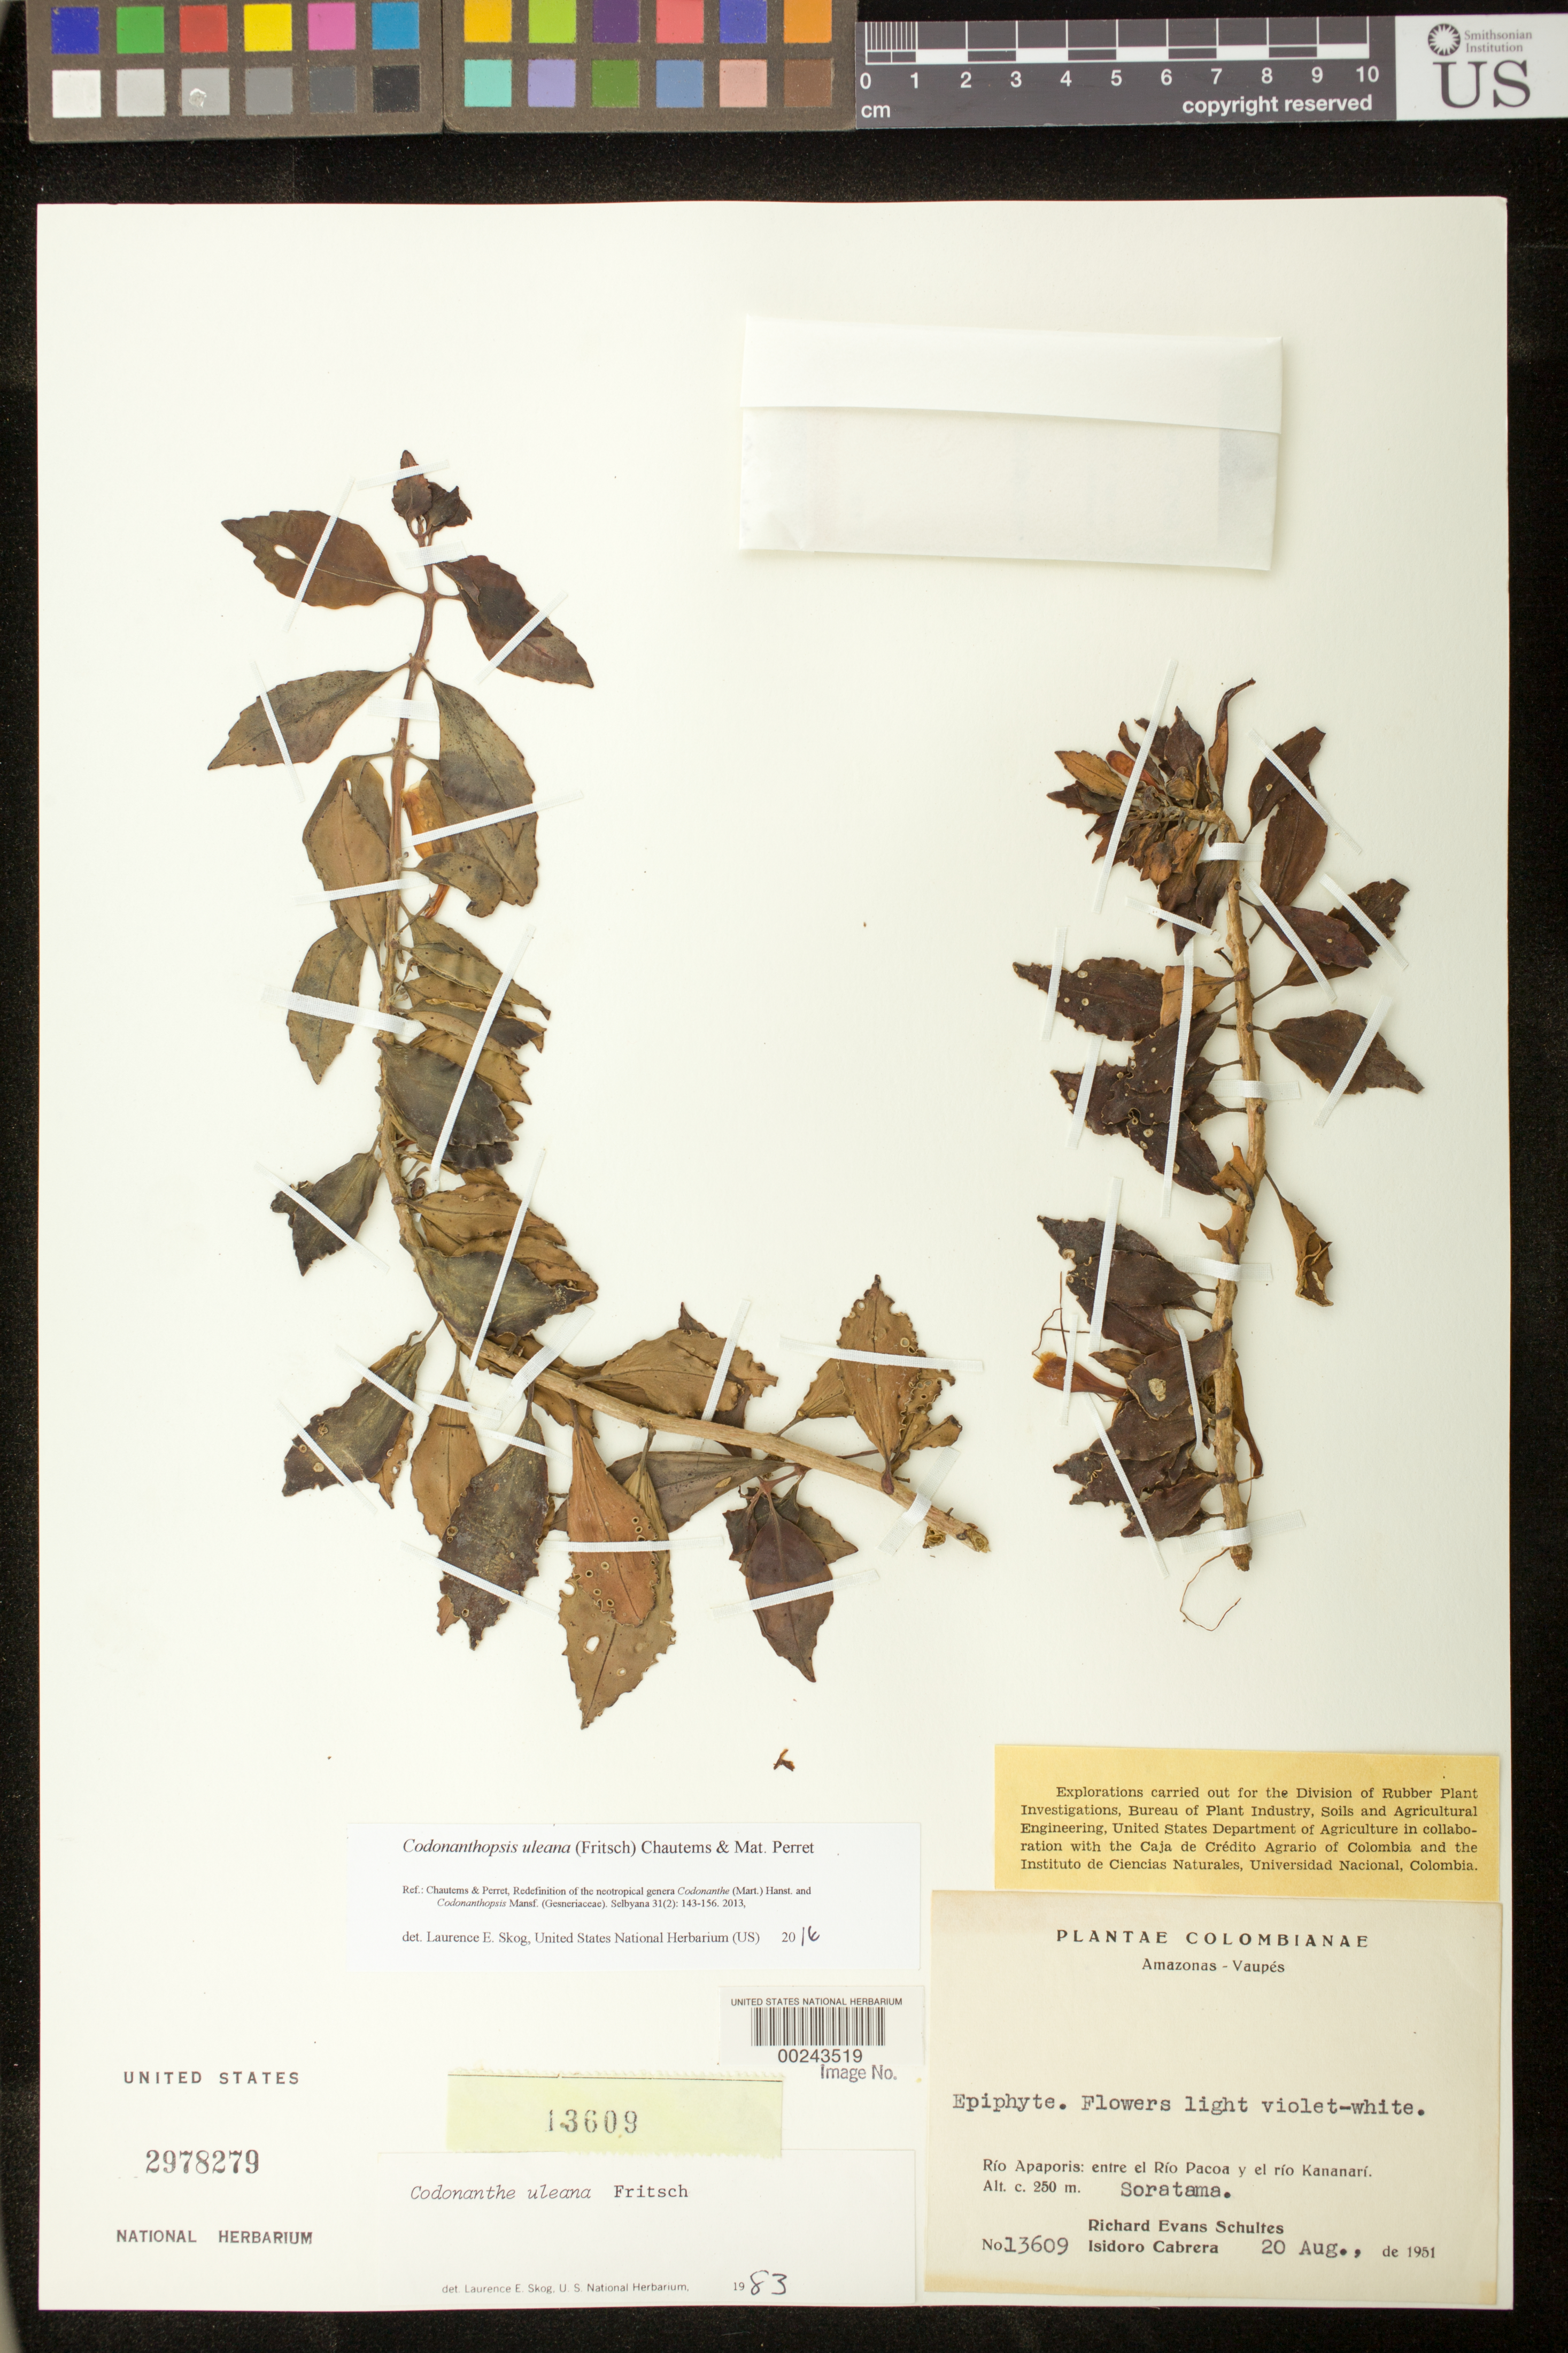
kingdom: Plantae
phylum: Tracheophyta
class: Magnoliopsida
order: Lamiales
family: Gesneriaceae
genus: Codonanthopsis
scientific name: Codonanthopsis uleana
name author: (Fritsch) Chautems & Mat.Perret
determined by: Skog, Laurence E.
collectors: R. E. Schultes & I. Cabrera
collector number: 13609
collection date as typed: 20 Aug 1951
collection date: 1951-08-20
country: Colombia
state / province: Amazônas / Vaupés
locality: Rio Apaporis, between Rio Pacoa and Rio Kananari, Soratama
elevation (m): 250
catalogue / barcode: US 2978279